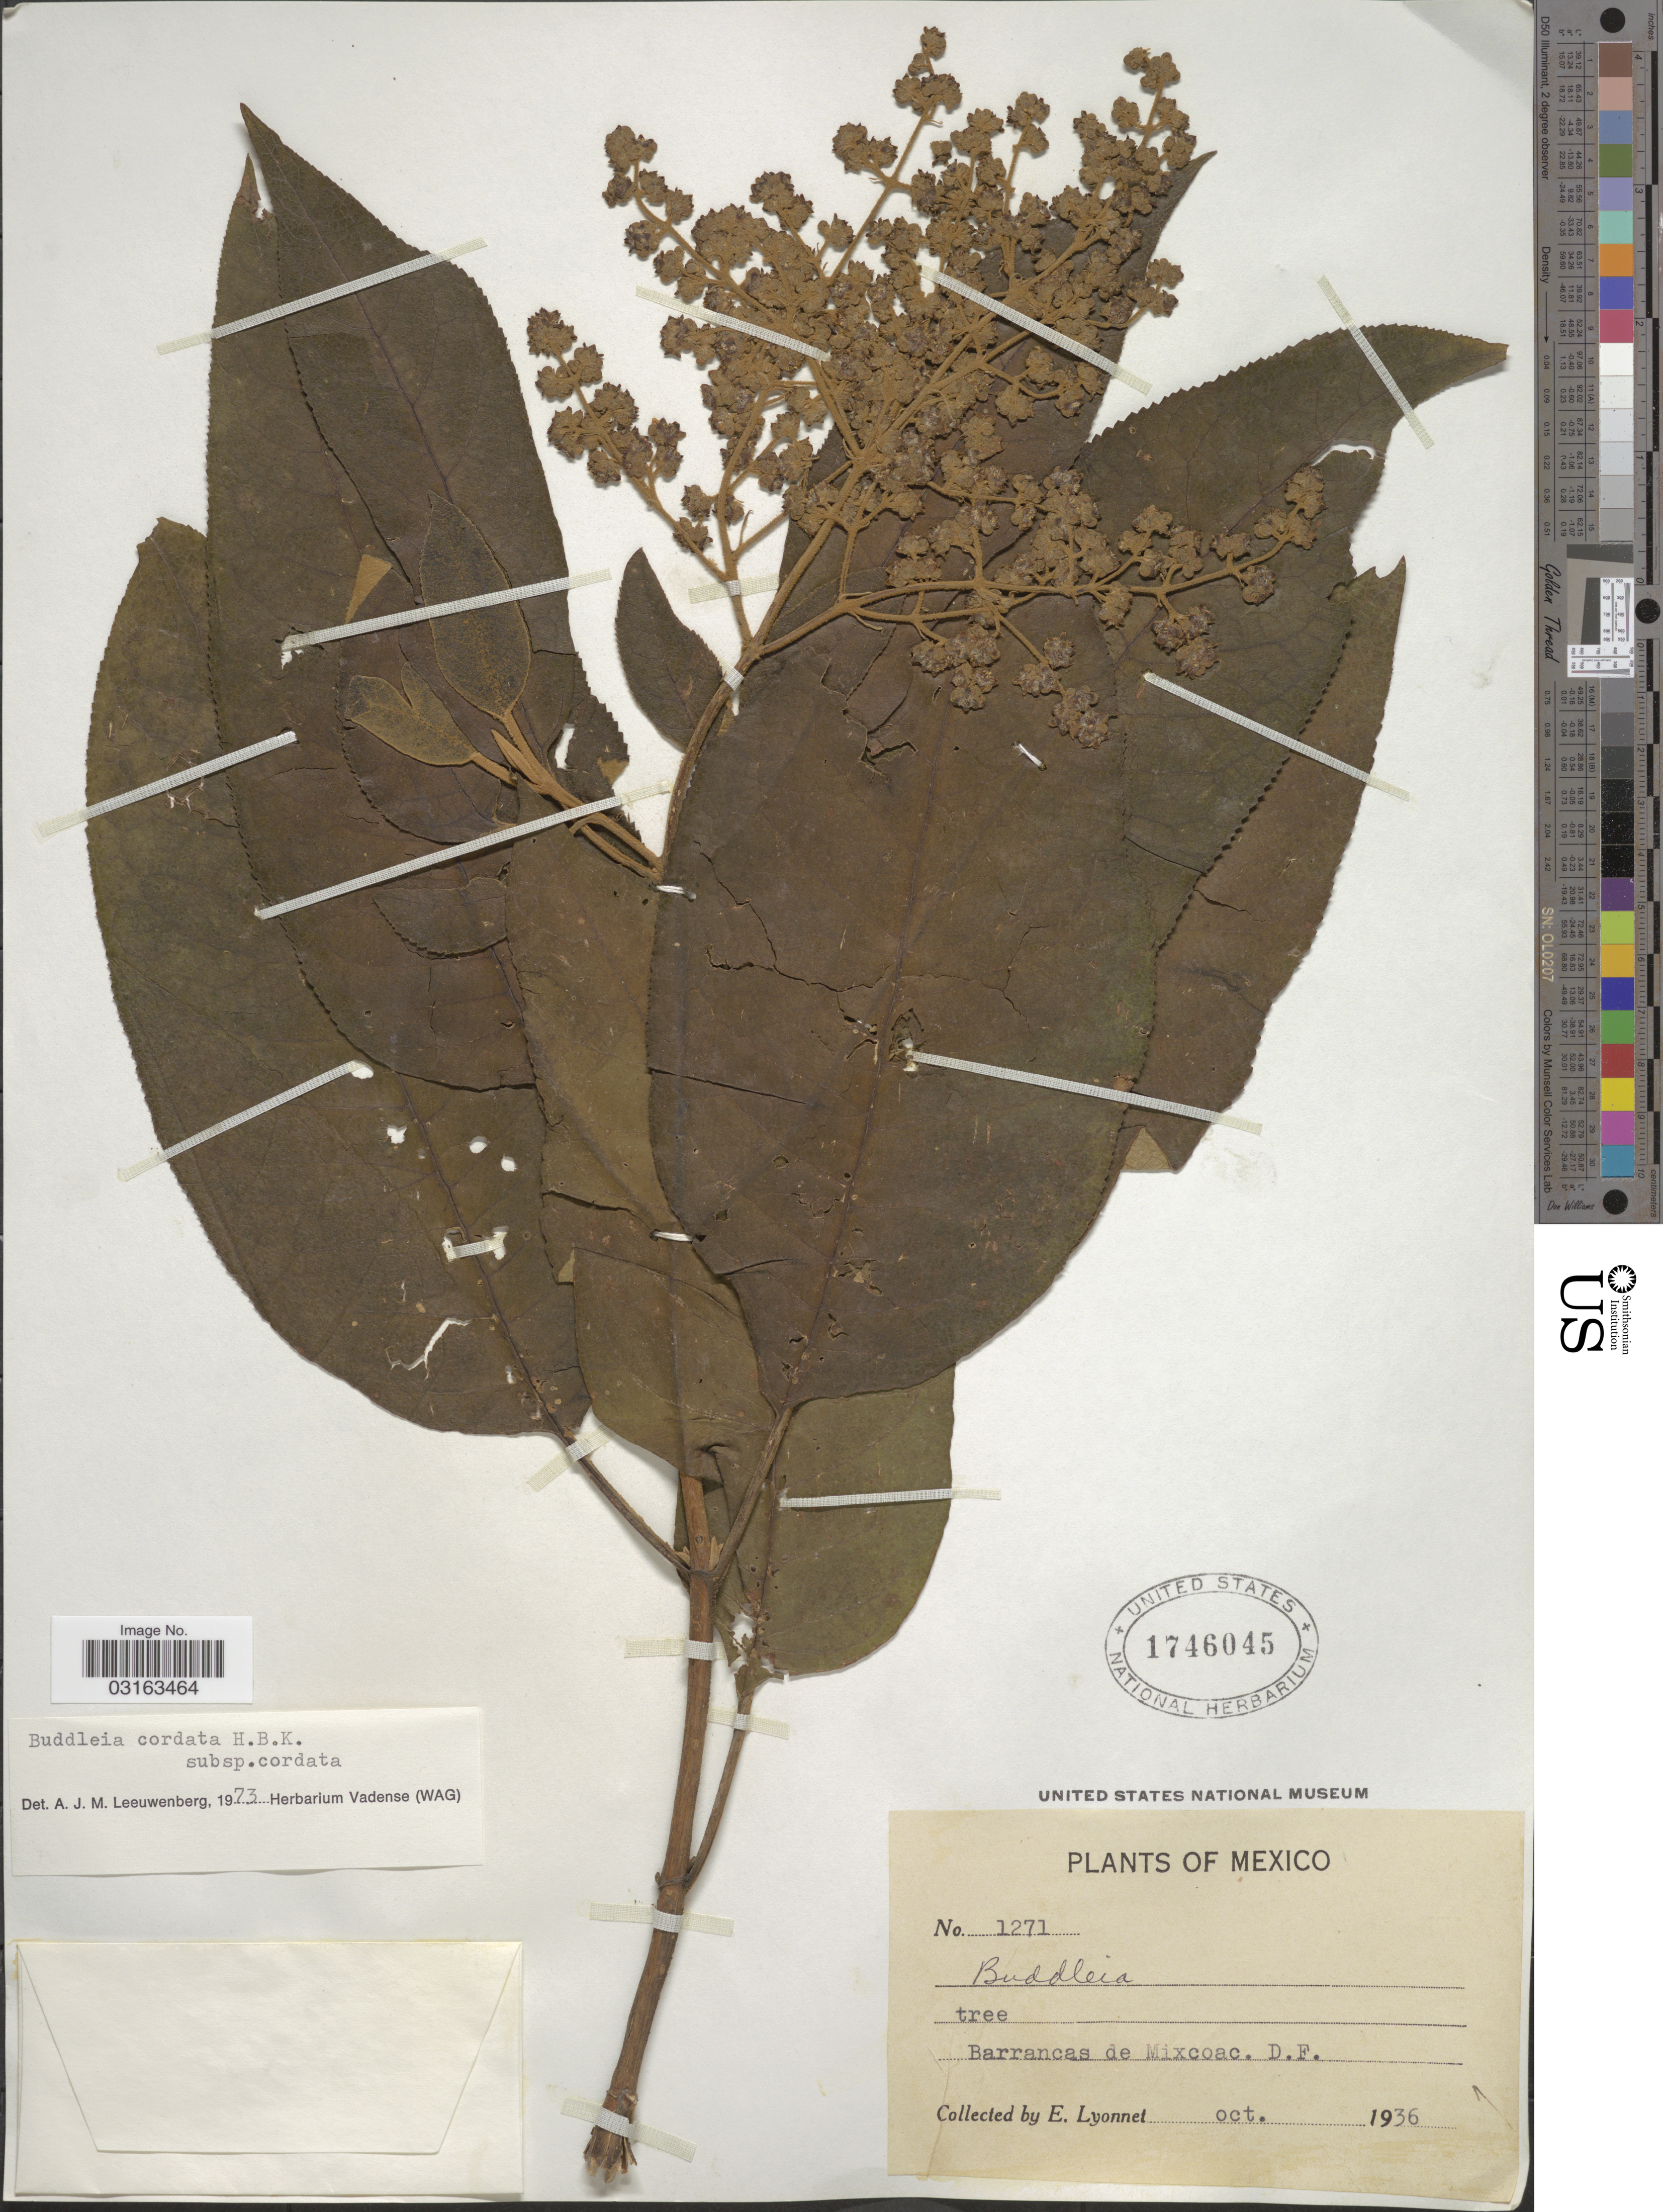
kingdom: Plantae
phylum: Tracheophyta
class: Magnoliopsida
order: Lamiales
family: Scrophulariaceae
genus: Buddleja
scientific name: Buddleja cordata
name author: Kunth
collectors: E. Lyonnet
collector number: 1271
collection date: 1936-10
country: Mexico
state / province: Distrito Federal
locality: Barrancas de Mixcoac.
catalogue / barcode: US 1746045